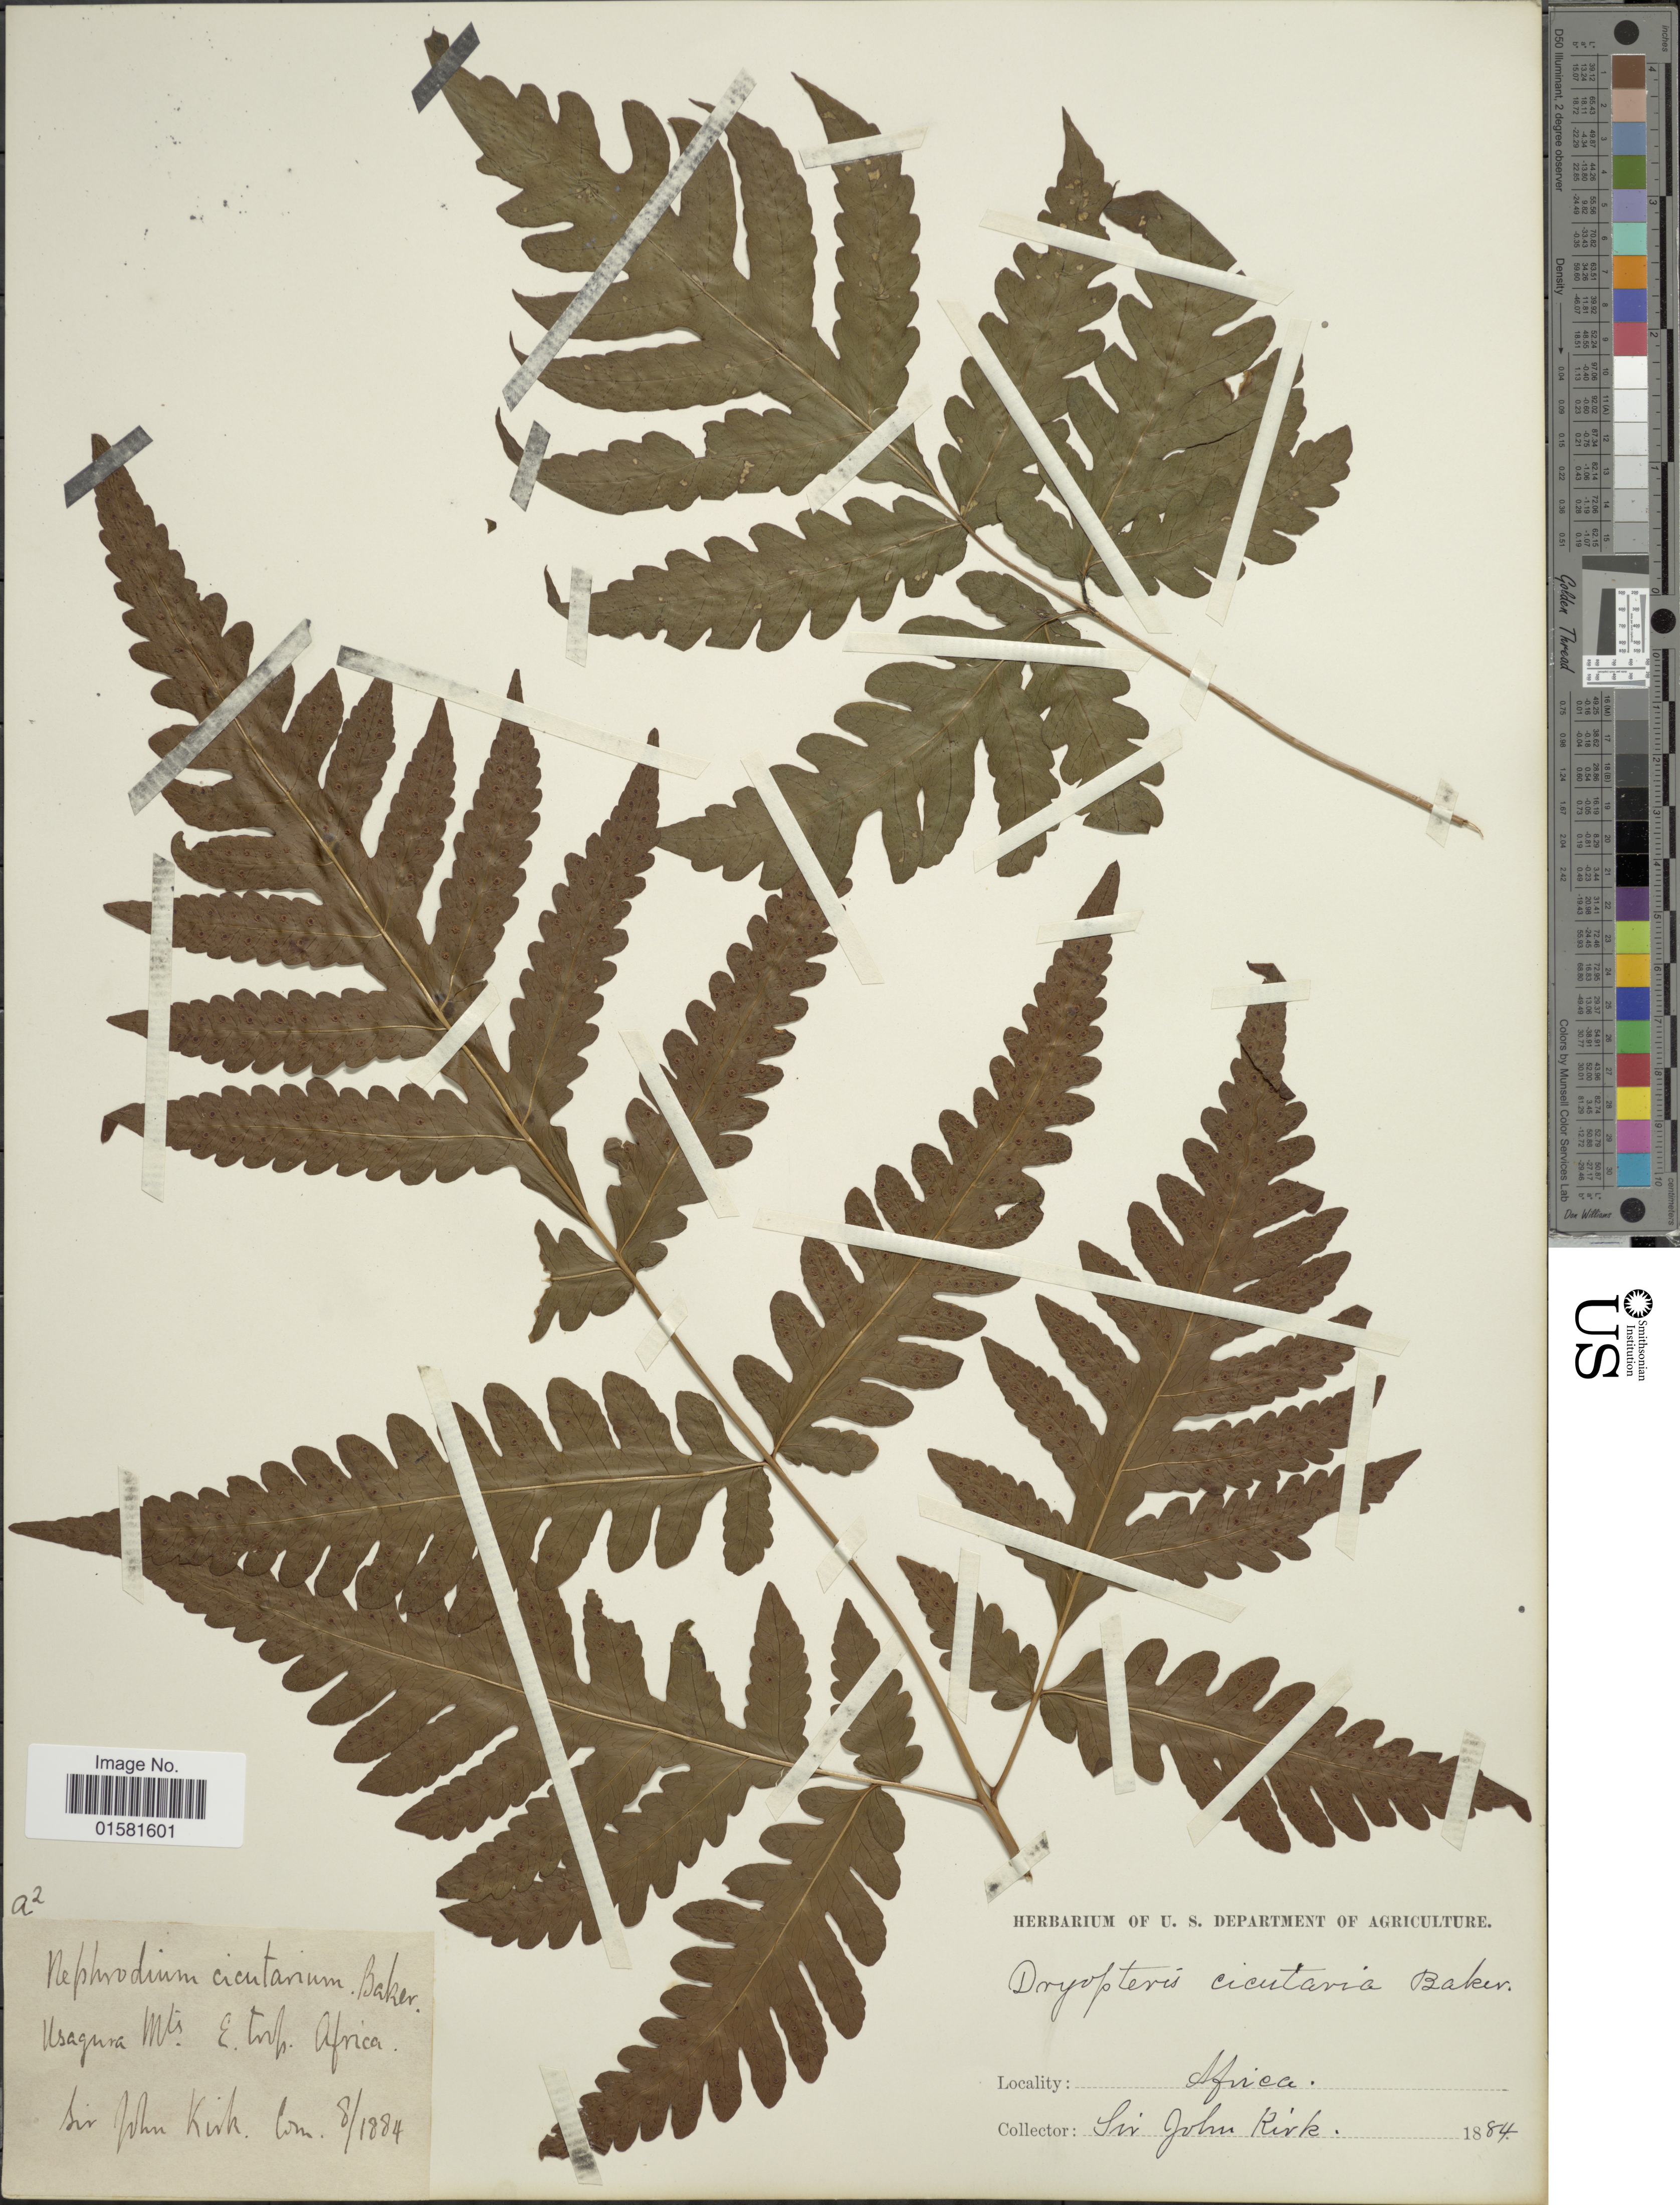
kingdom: Plantae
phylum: Tracheophyta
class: Polypodiopsida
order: Polypodiales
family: Tectariaceae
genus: Tectaria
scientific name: Tectaria macrodonta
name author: (Fée) C. Chr.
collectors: J. Kirk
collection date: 1884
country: Tanzania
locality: Africa, Usagura Mts E. Trop. Africa